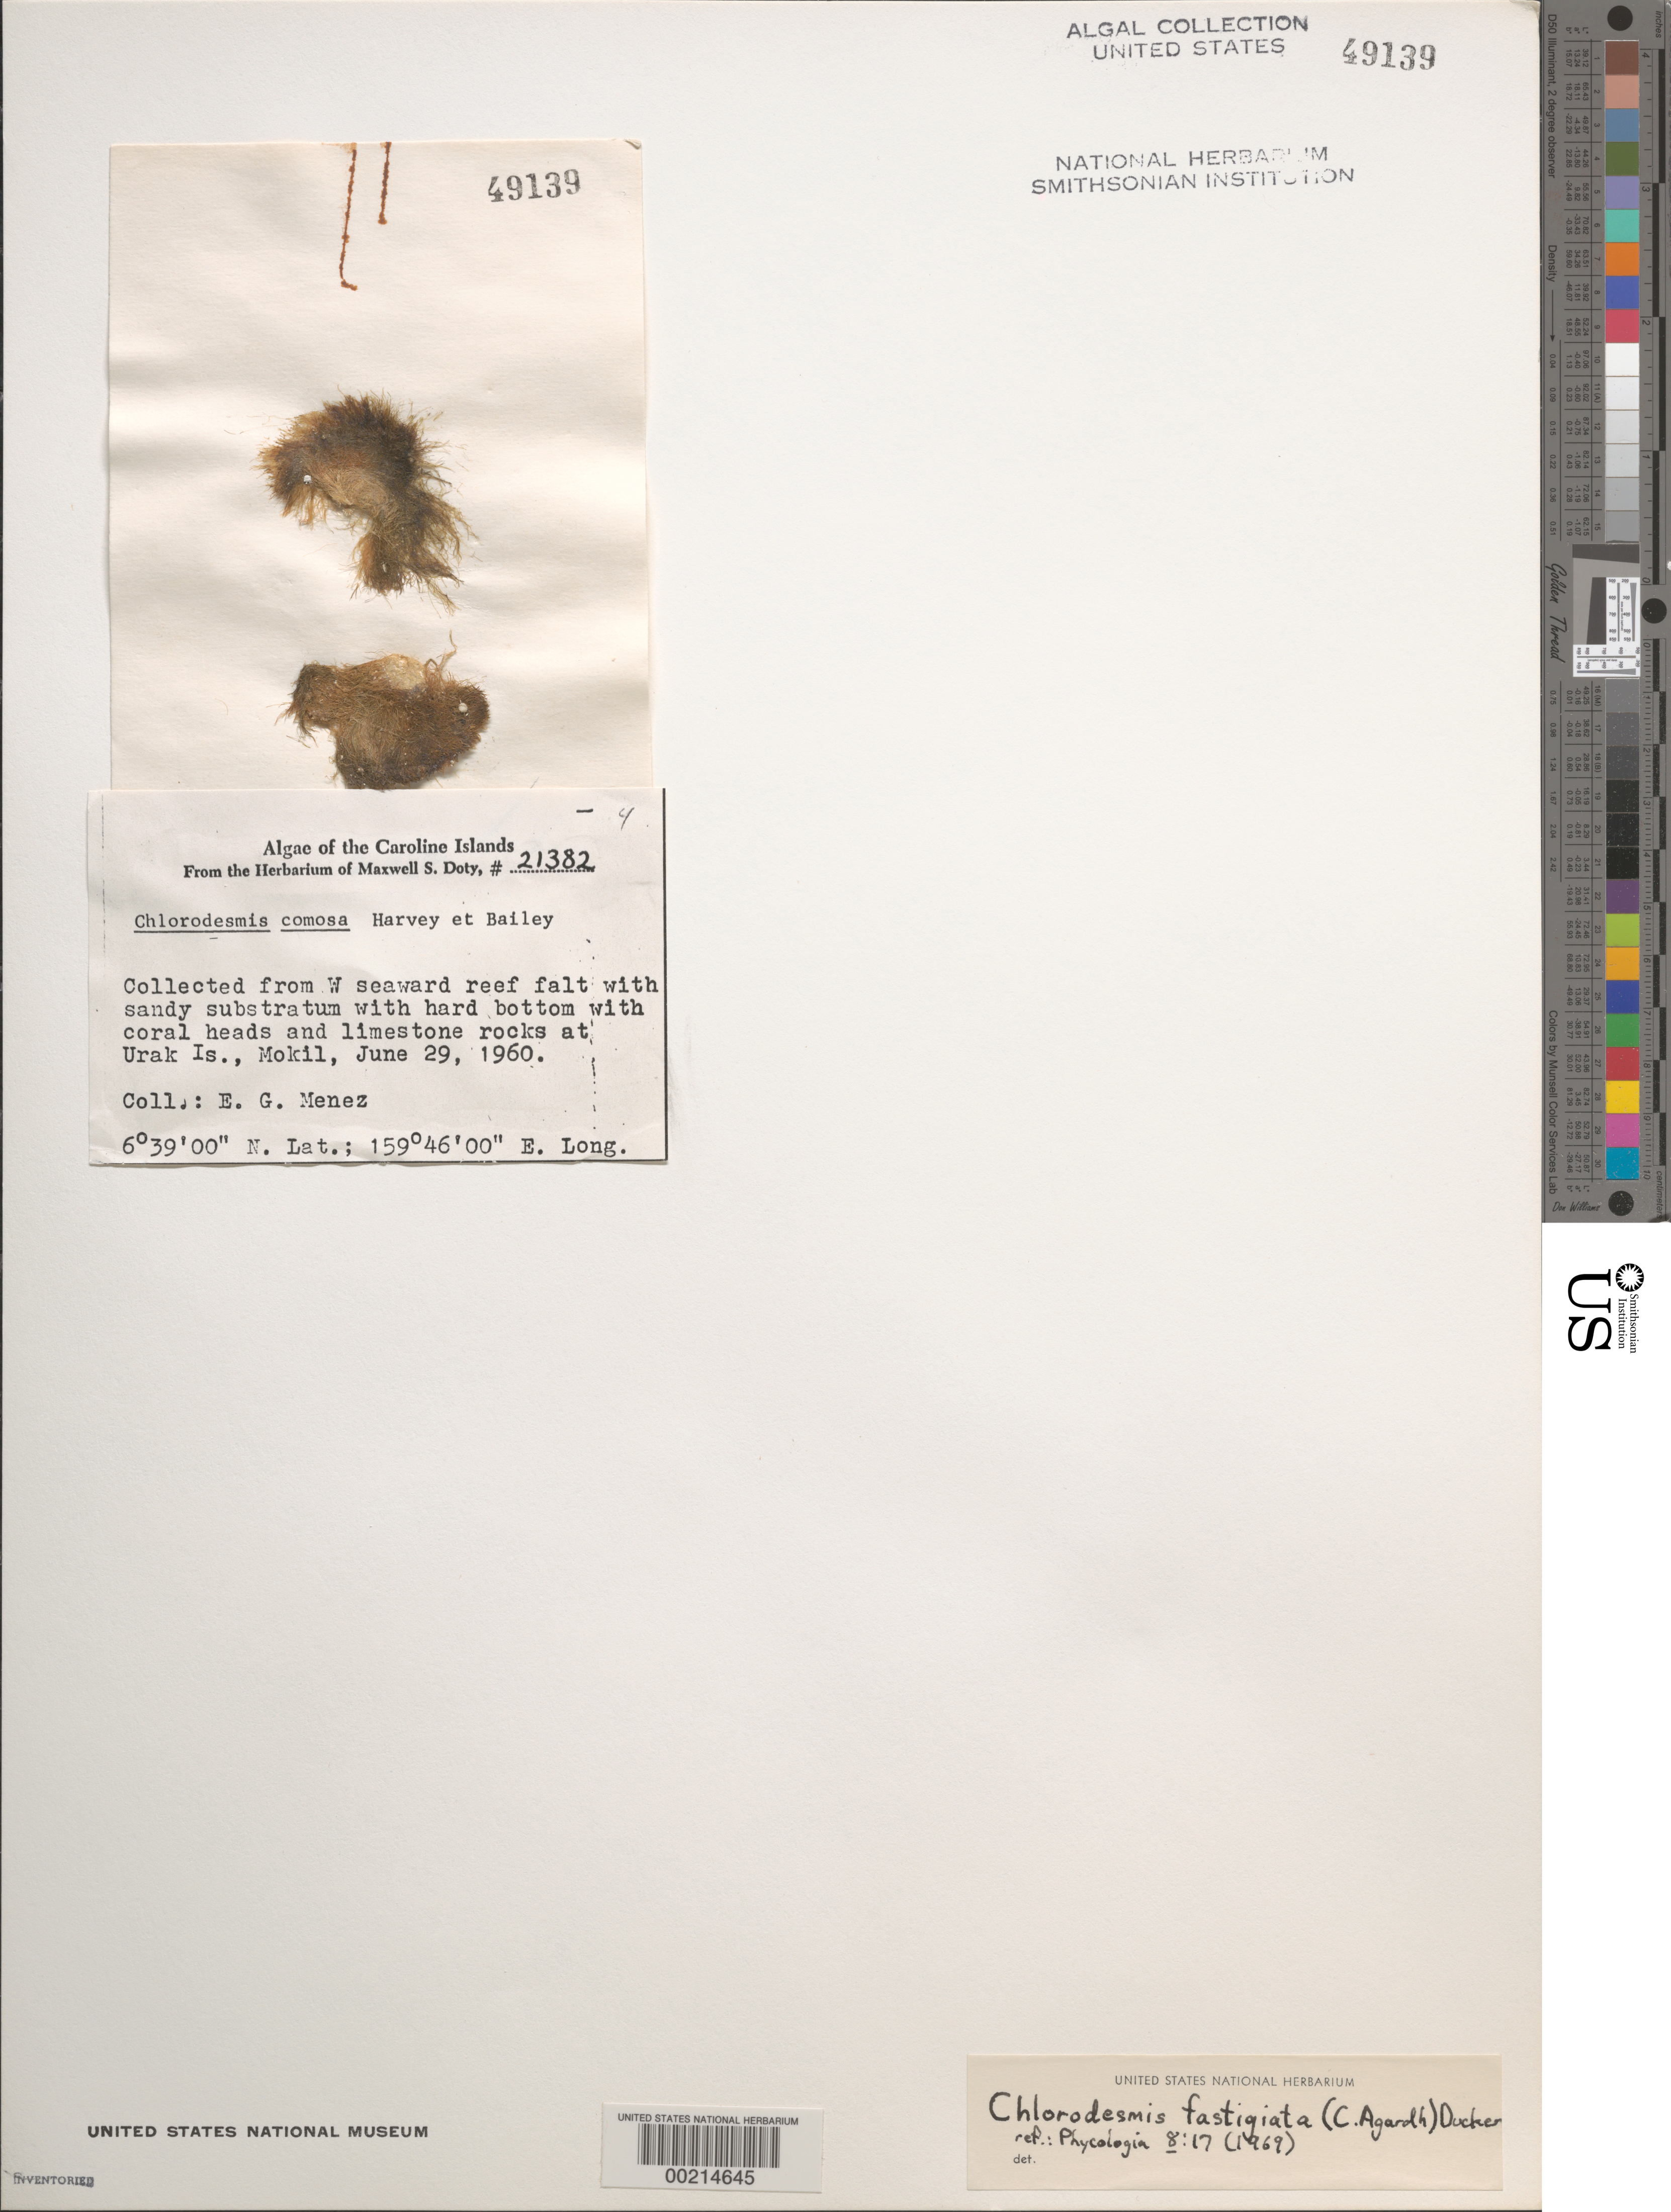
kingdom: Plantae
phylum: Chlorophyta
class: Ulvophyceae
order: Bryopsidales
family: Udoteaceae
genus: Chlorodesmis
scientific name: Chlorodesmis fastigiata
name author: (C. Agardh) S.C. Ducker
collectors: Meñez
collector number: MSD 21382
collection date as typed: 29 Jun 1960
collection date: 1960-06-29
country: Micronesia, Federated States of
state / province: Pohnpei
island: Mwokil (Mokil) Atoll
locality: Urak Islet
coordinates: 6 39' 00" N, 159 46' 00" E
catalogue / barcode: US 49139